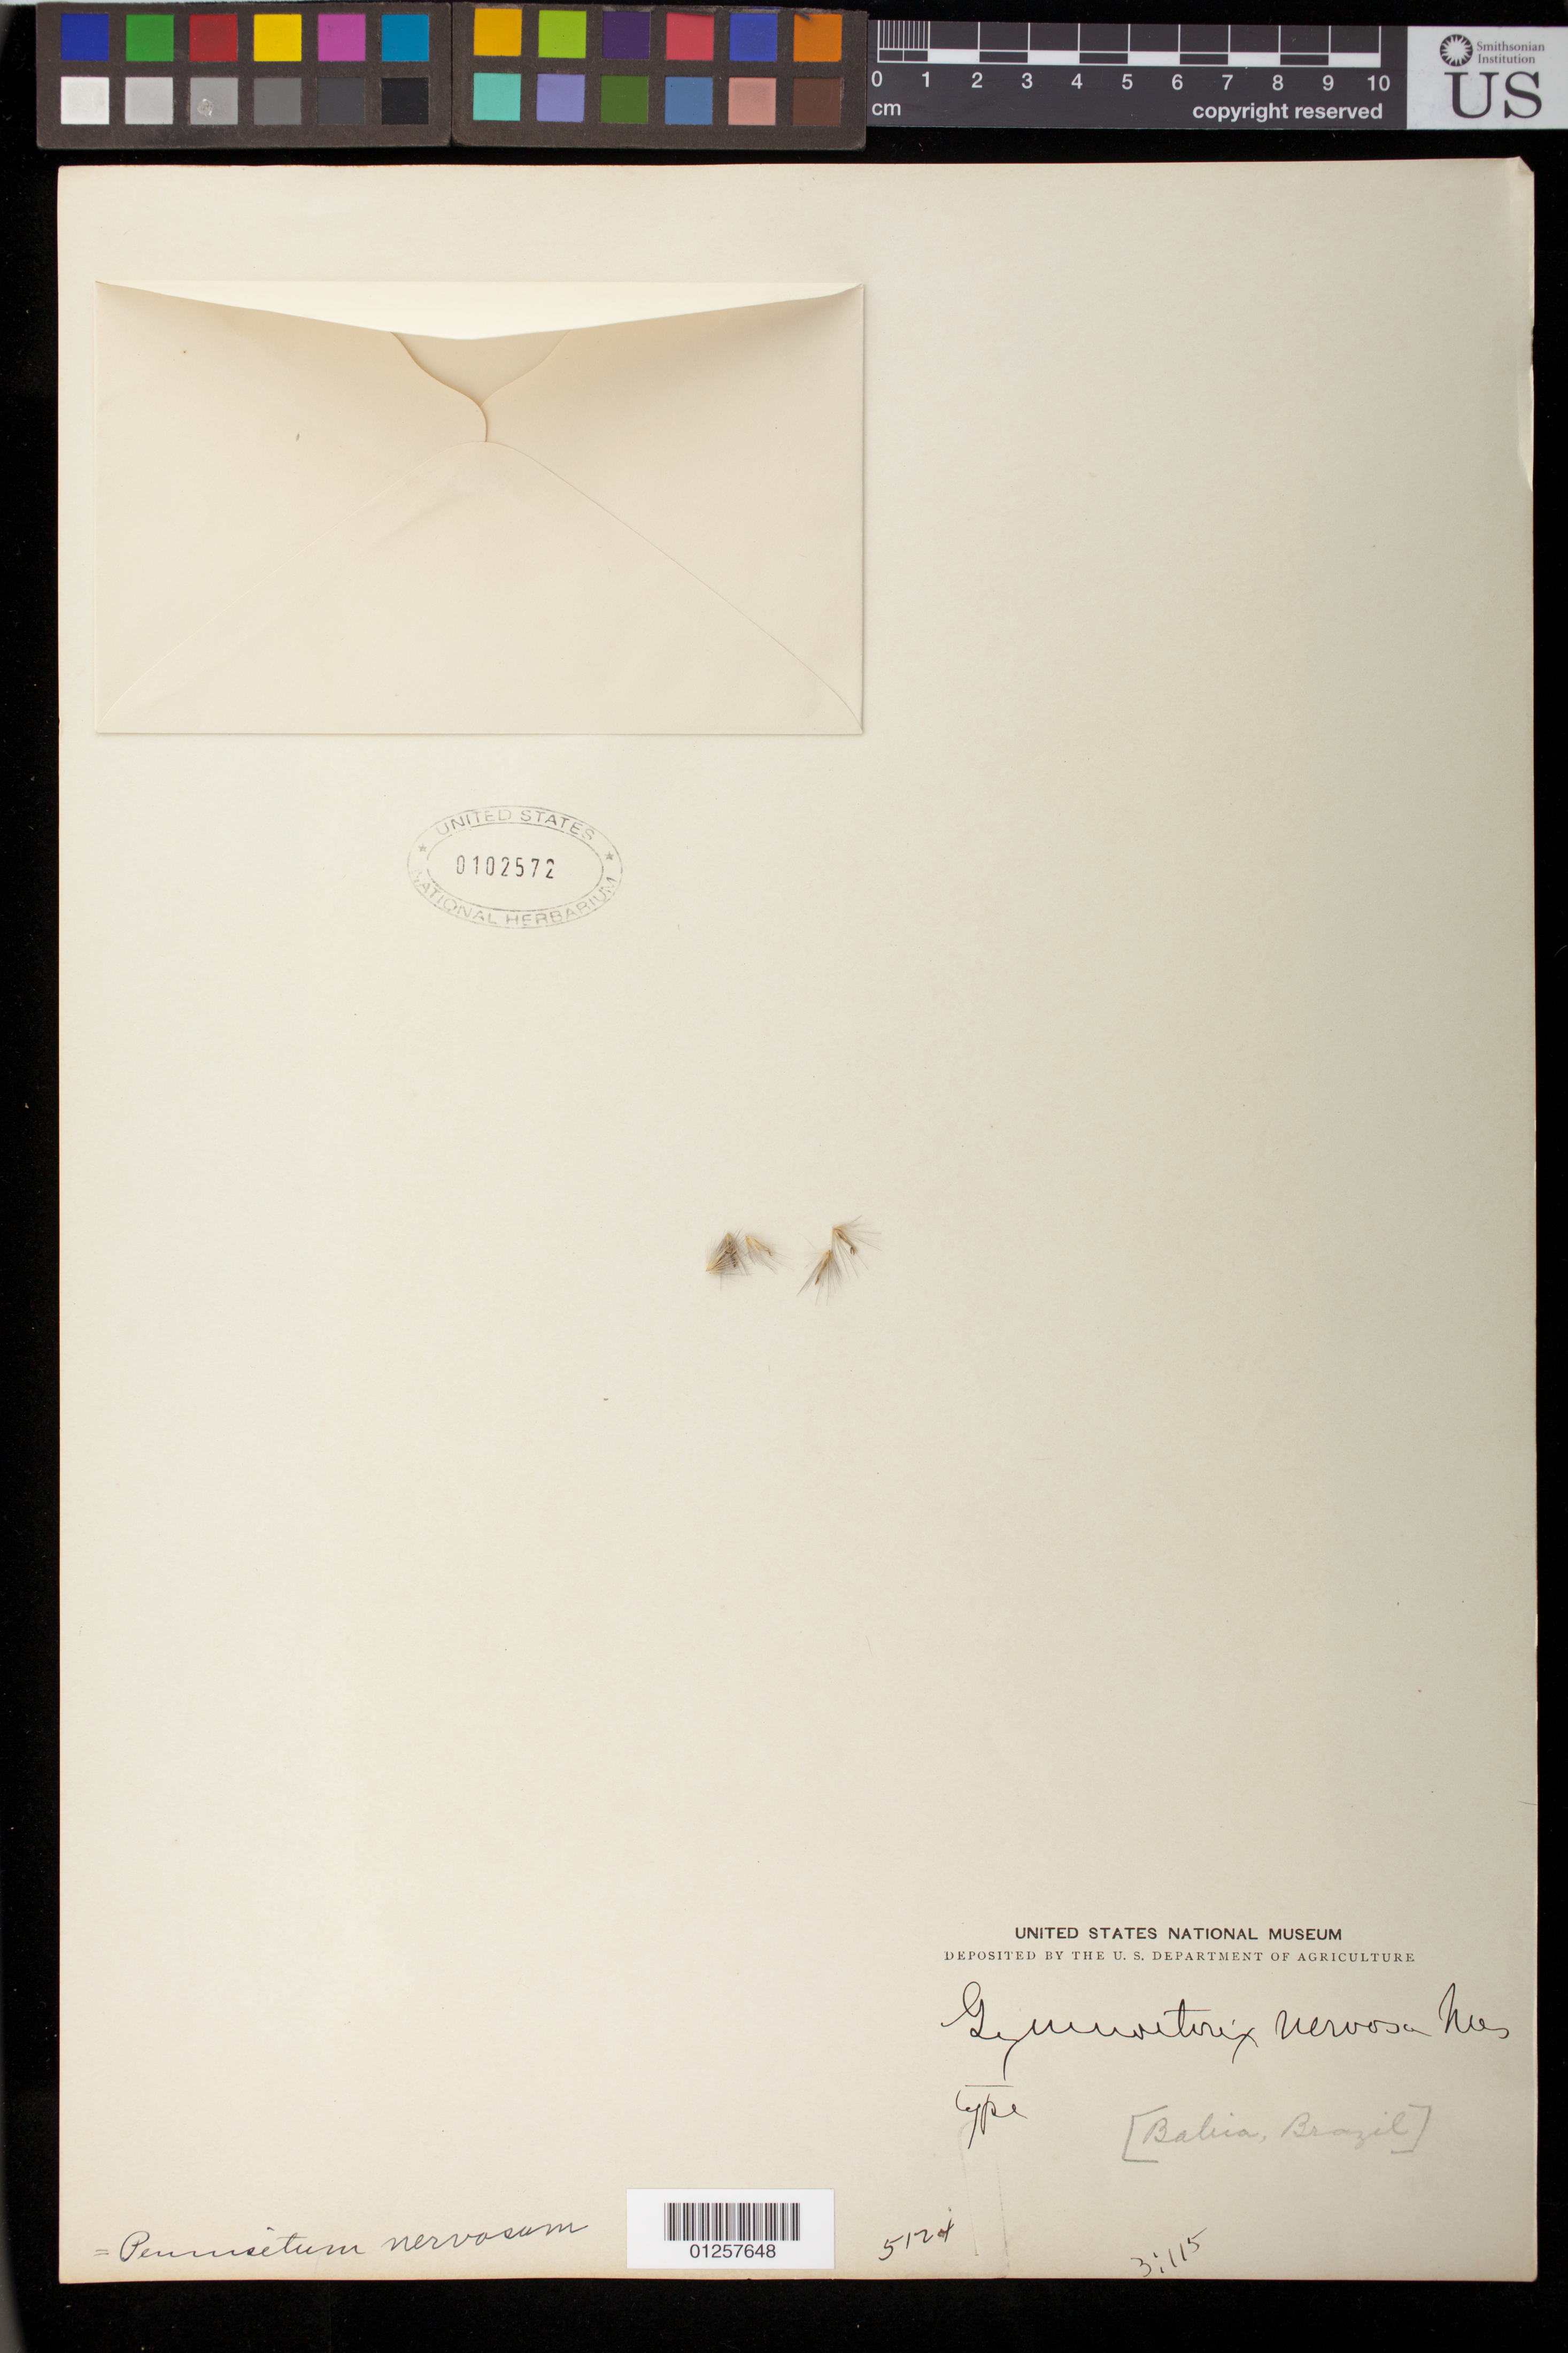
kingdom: Plantae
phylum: Tracheophyta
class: Liliopsida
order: Poales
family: Poaceae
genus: Gymnotrix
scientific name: Gymnotrix nervosa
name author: Nees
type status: Type Fragment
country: Brazil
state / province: Bahia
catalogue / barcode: US 102572